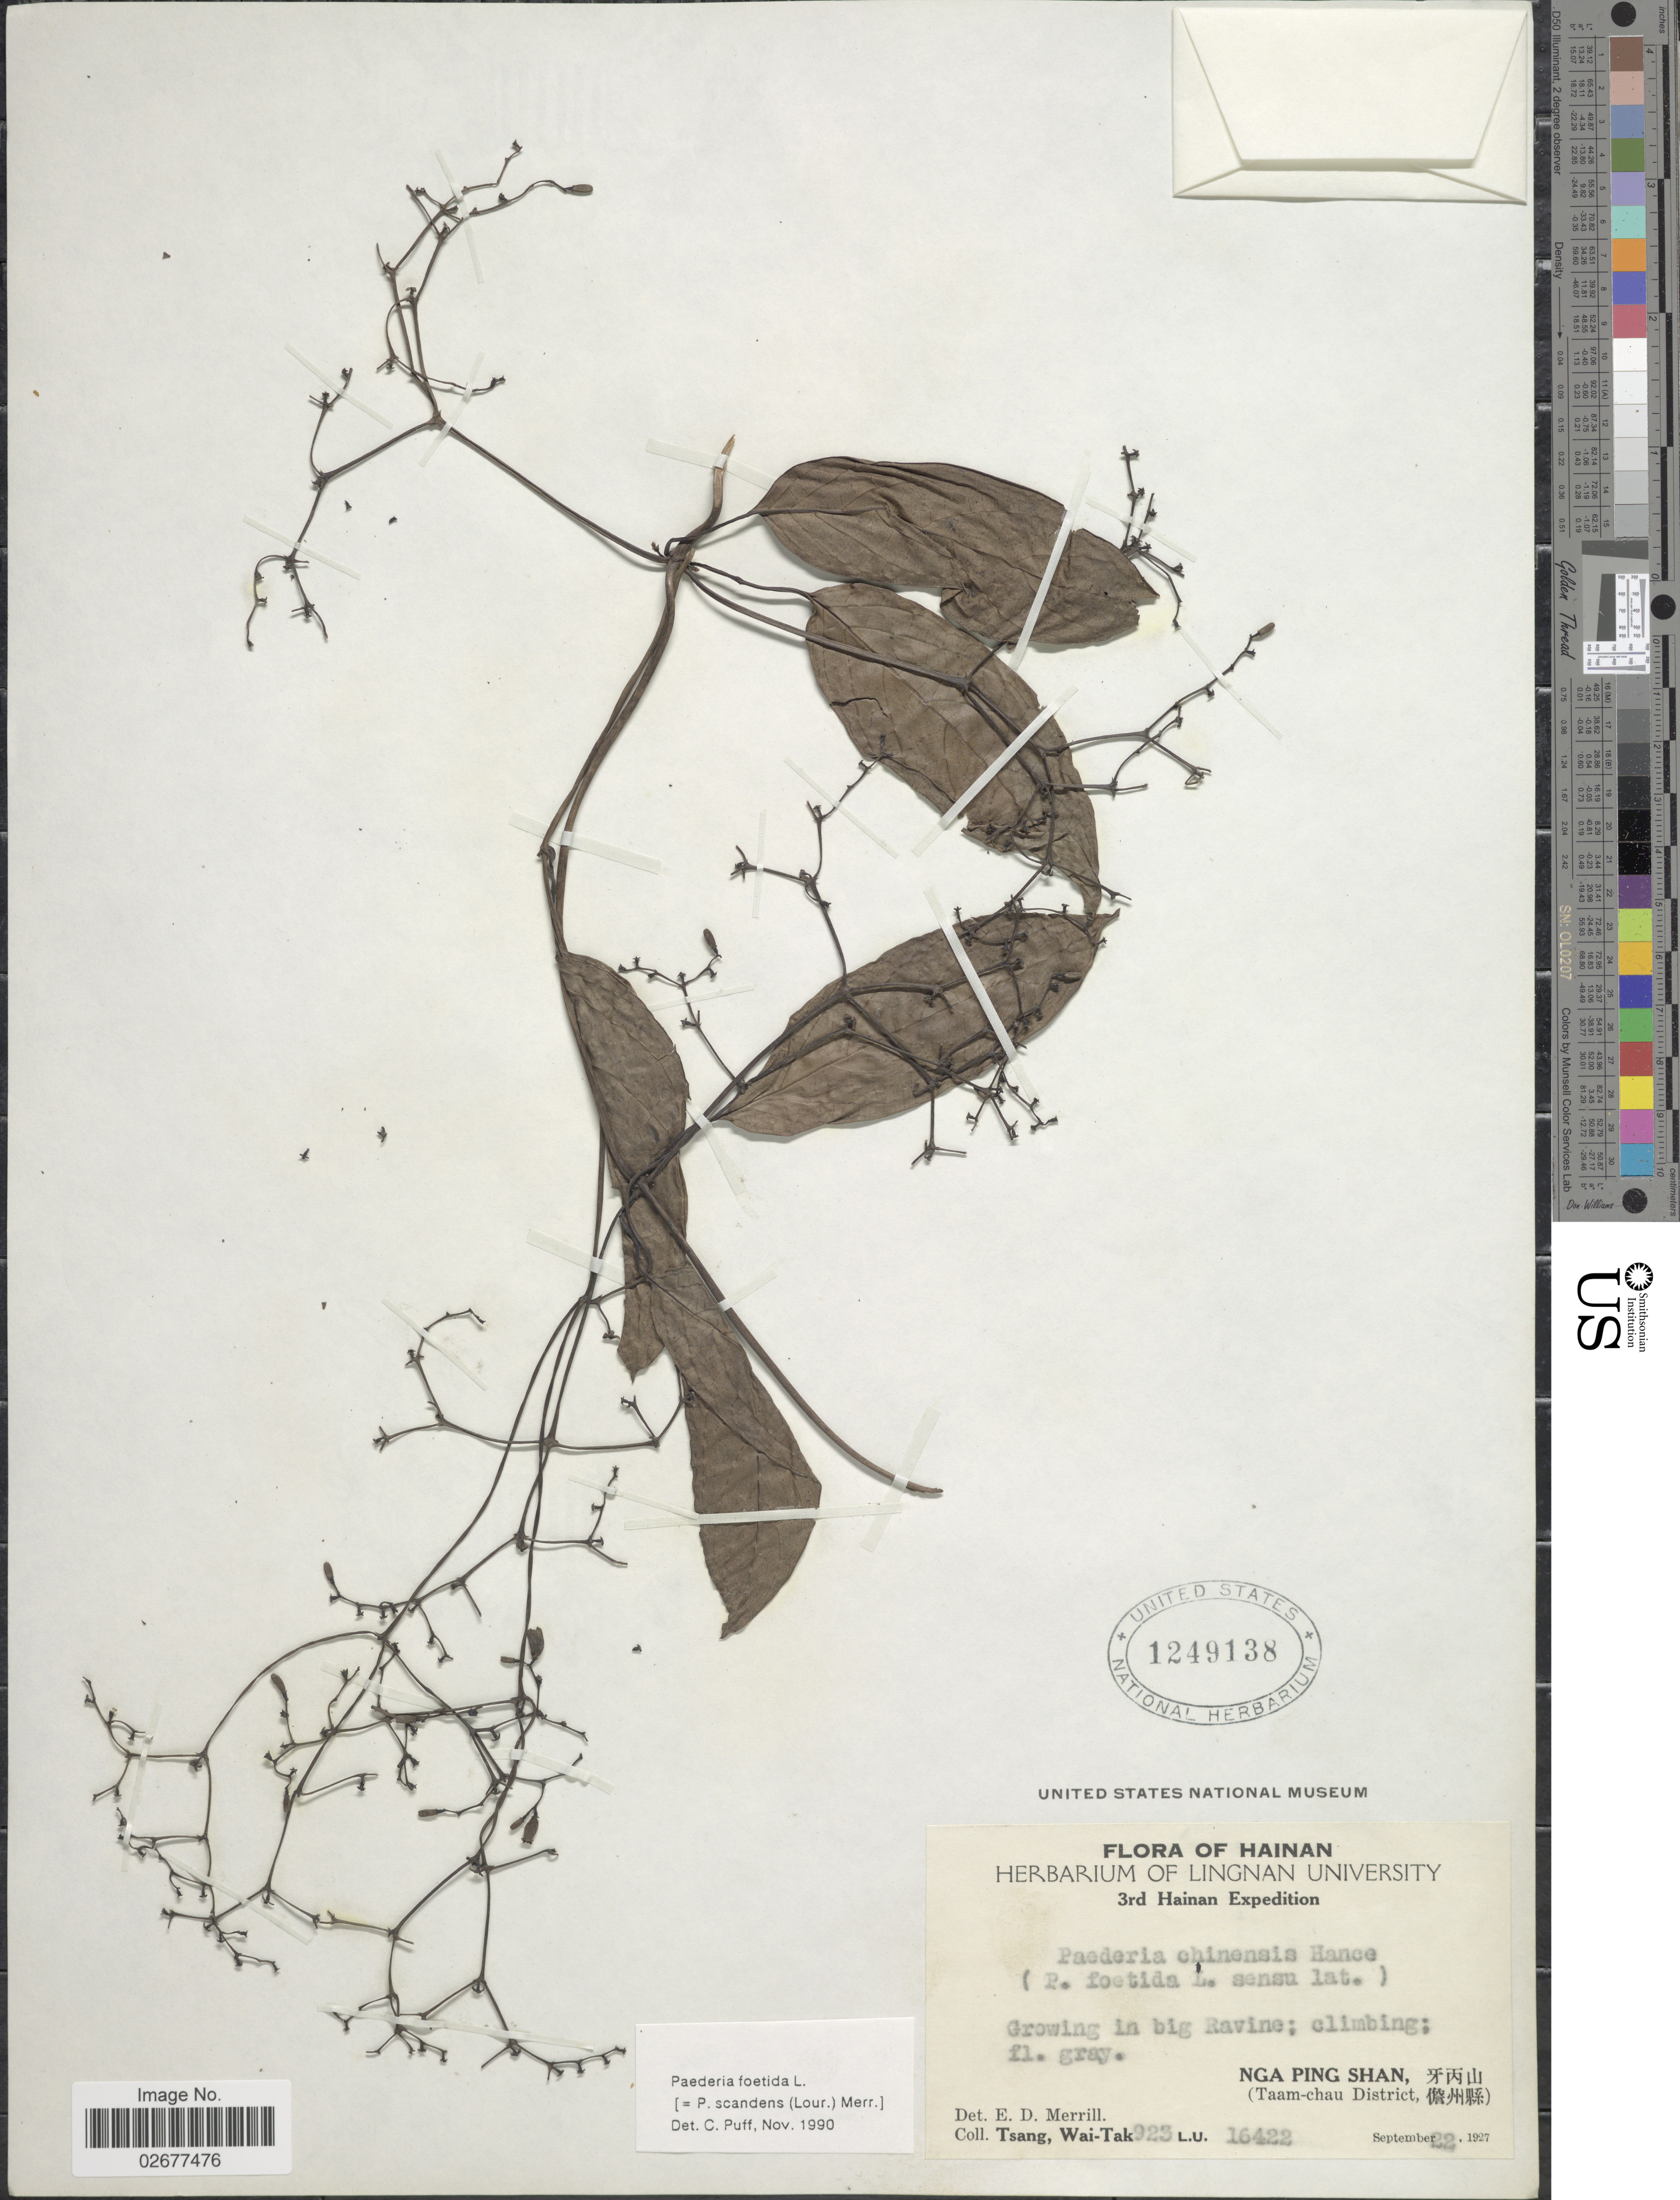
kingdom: Plantae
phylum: Tracheophyta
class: Magnoliopsida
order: Gentianales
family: Rubiaceae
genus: Paederia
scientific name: Paederia foetida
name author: L.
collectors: W. T. Tsang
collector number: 923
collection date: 1927-09-22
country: China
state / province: Hainan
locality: In the big Ravine. Nga Ping Shan (Taam-chau District).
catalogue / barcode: US 1249138